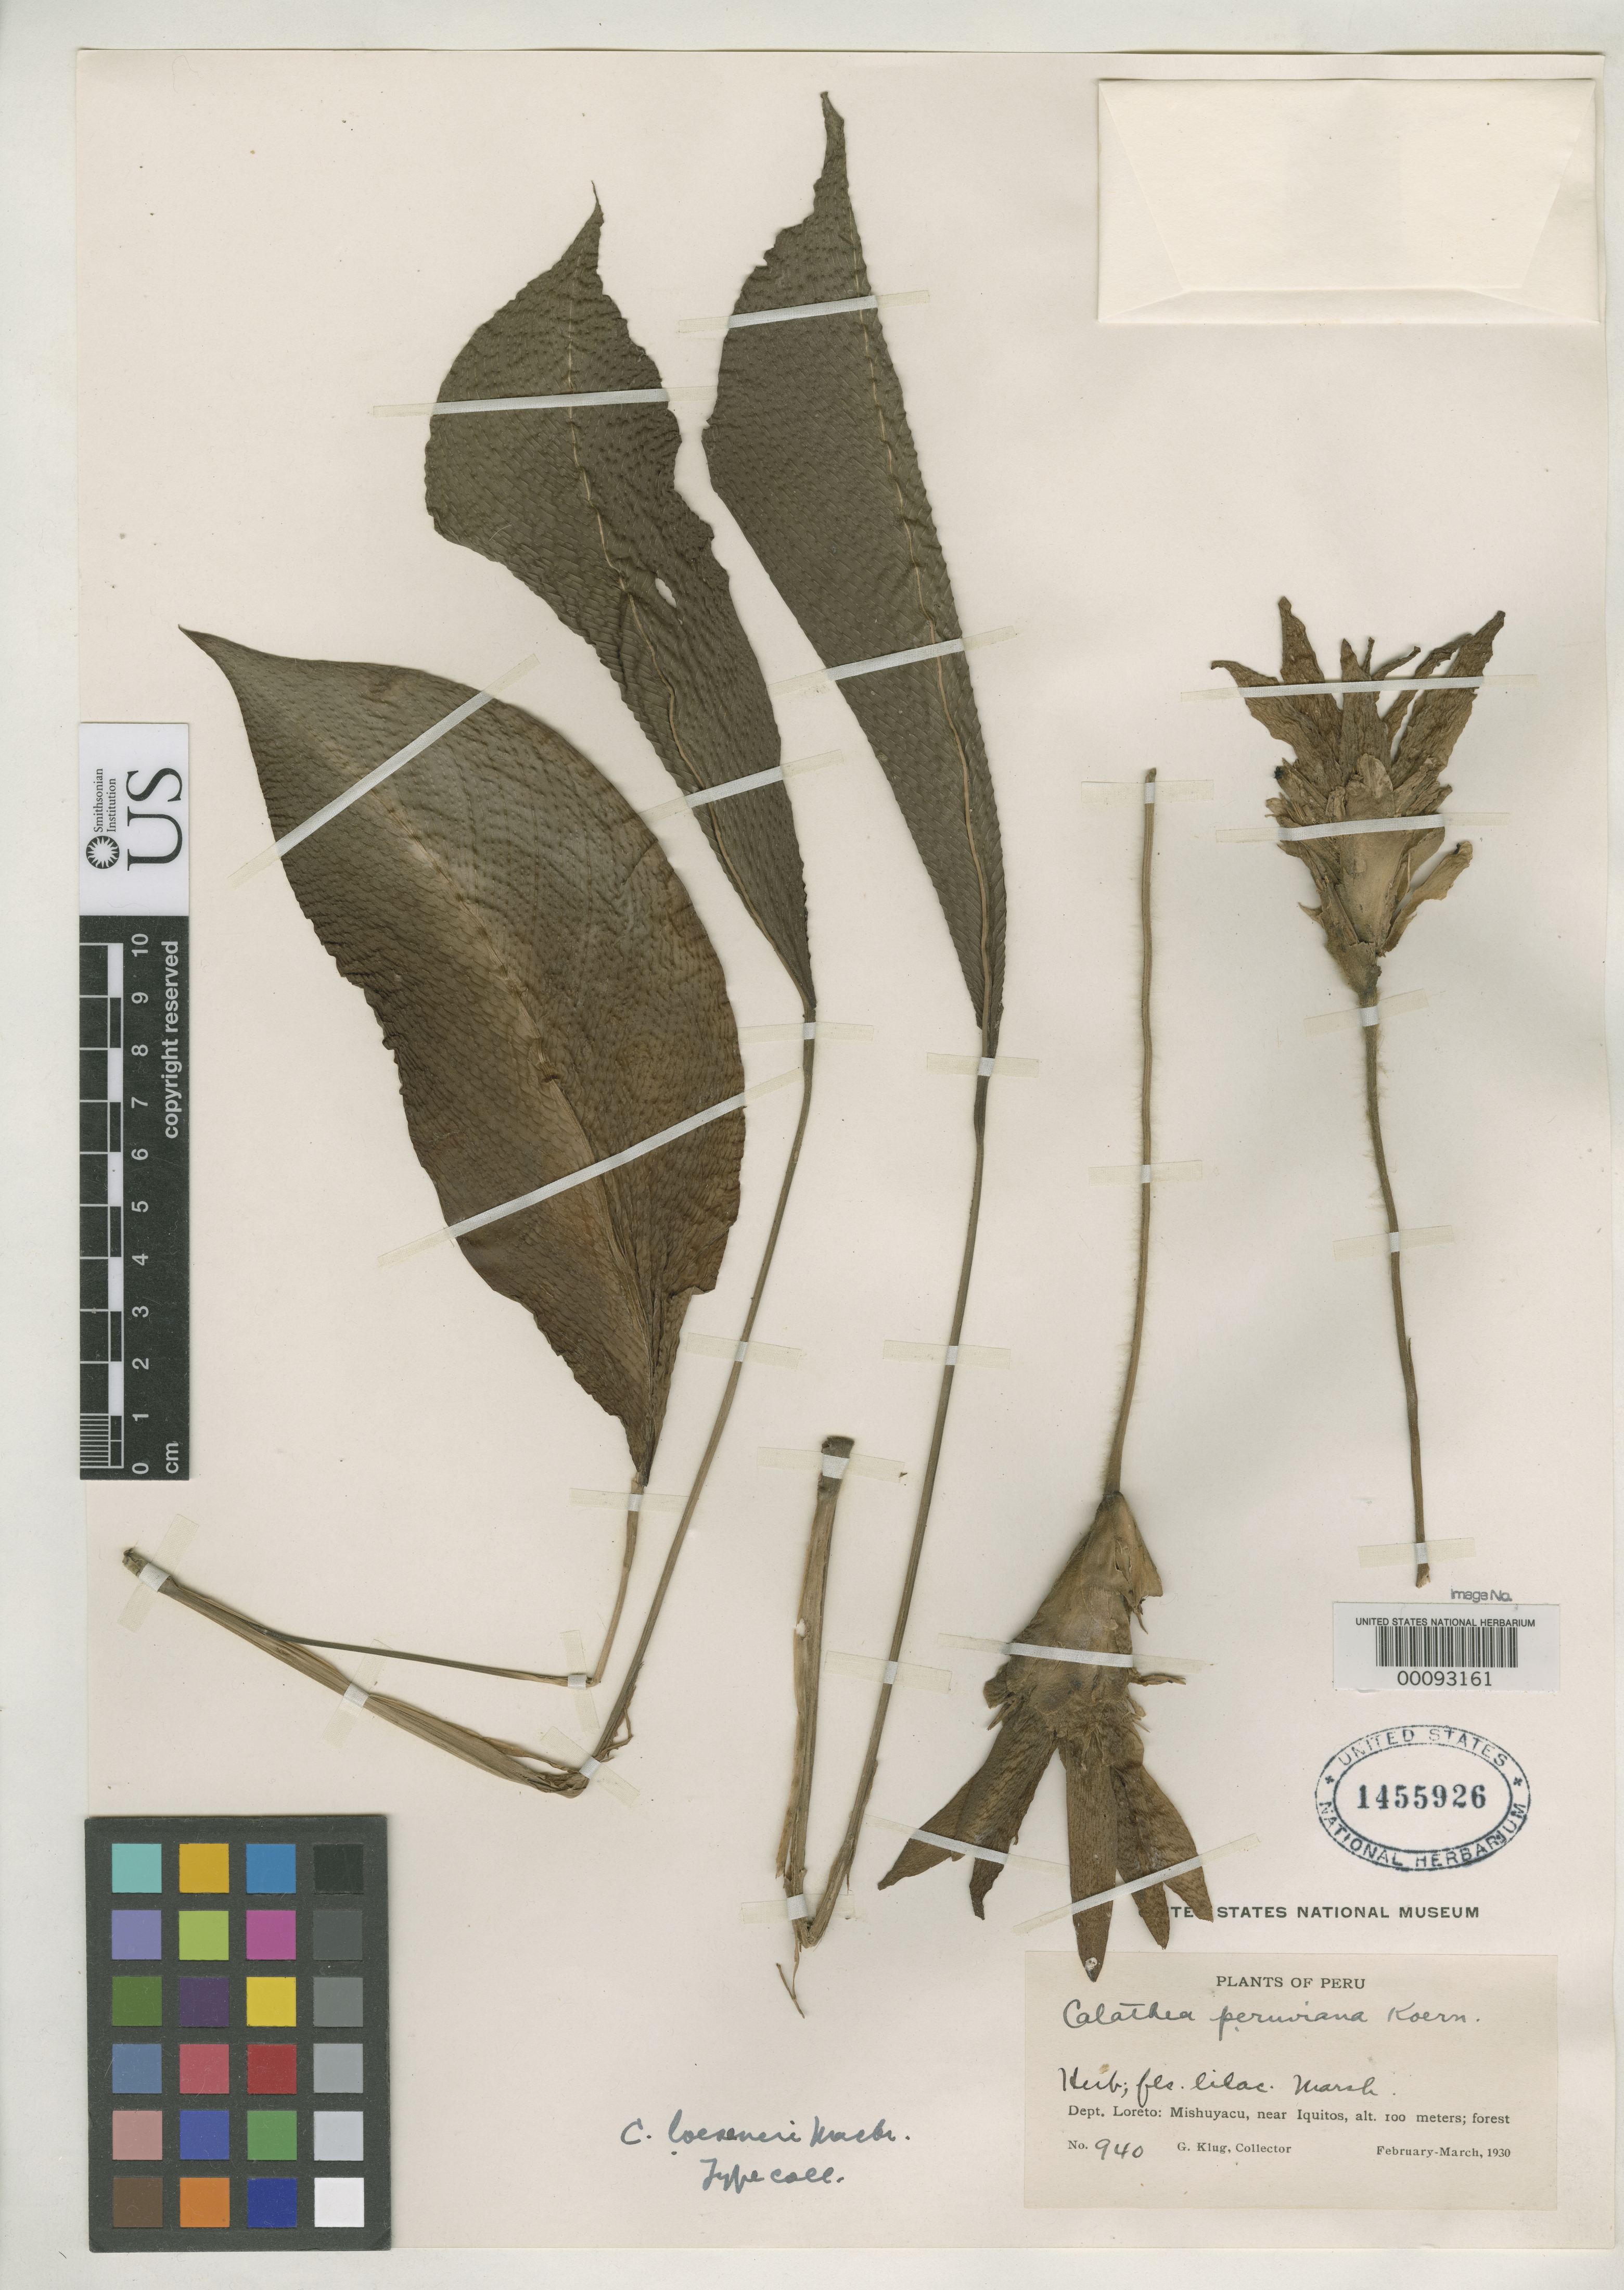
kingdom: Plantae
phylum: Tracheophyta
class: Liliopsida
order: Zingiberales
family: Marantaceae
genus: Calathea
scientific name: Calathea loeseneri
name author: J.F. Macbr.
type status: Isotype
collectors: G. Klug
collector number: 940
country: Peru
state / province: Loreto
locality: Marsh, Mishuyacu, near Iquitos.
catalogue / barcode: US 1455926